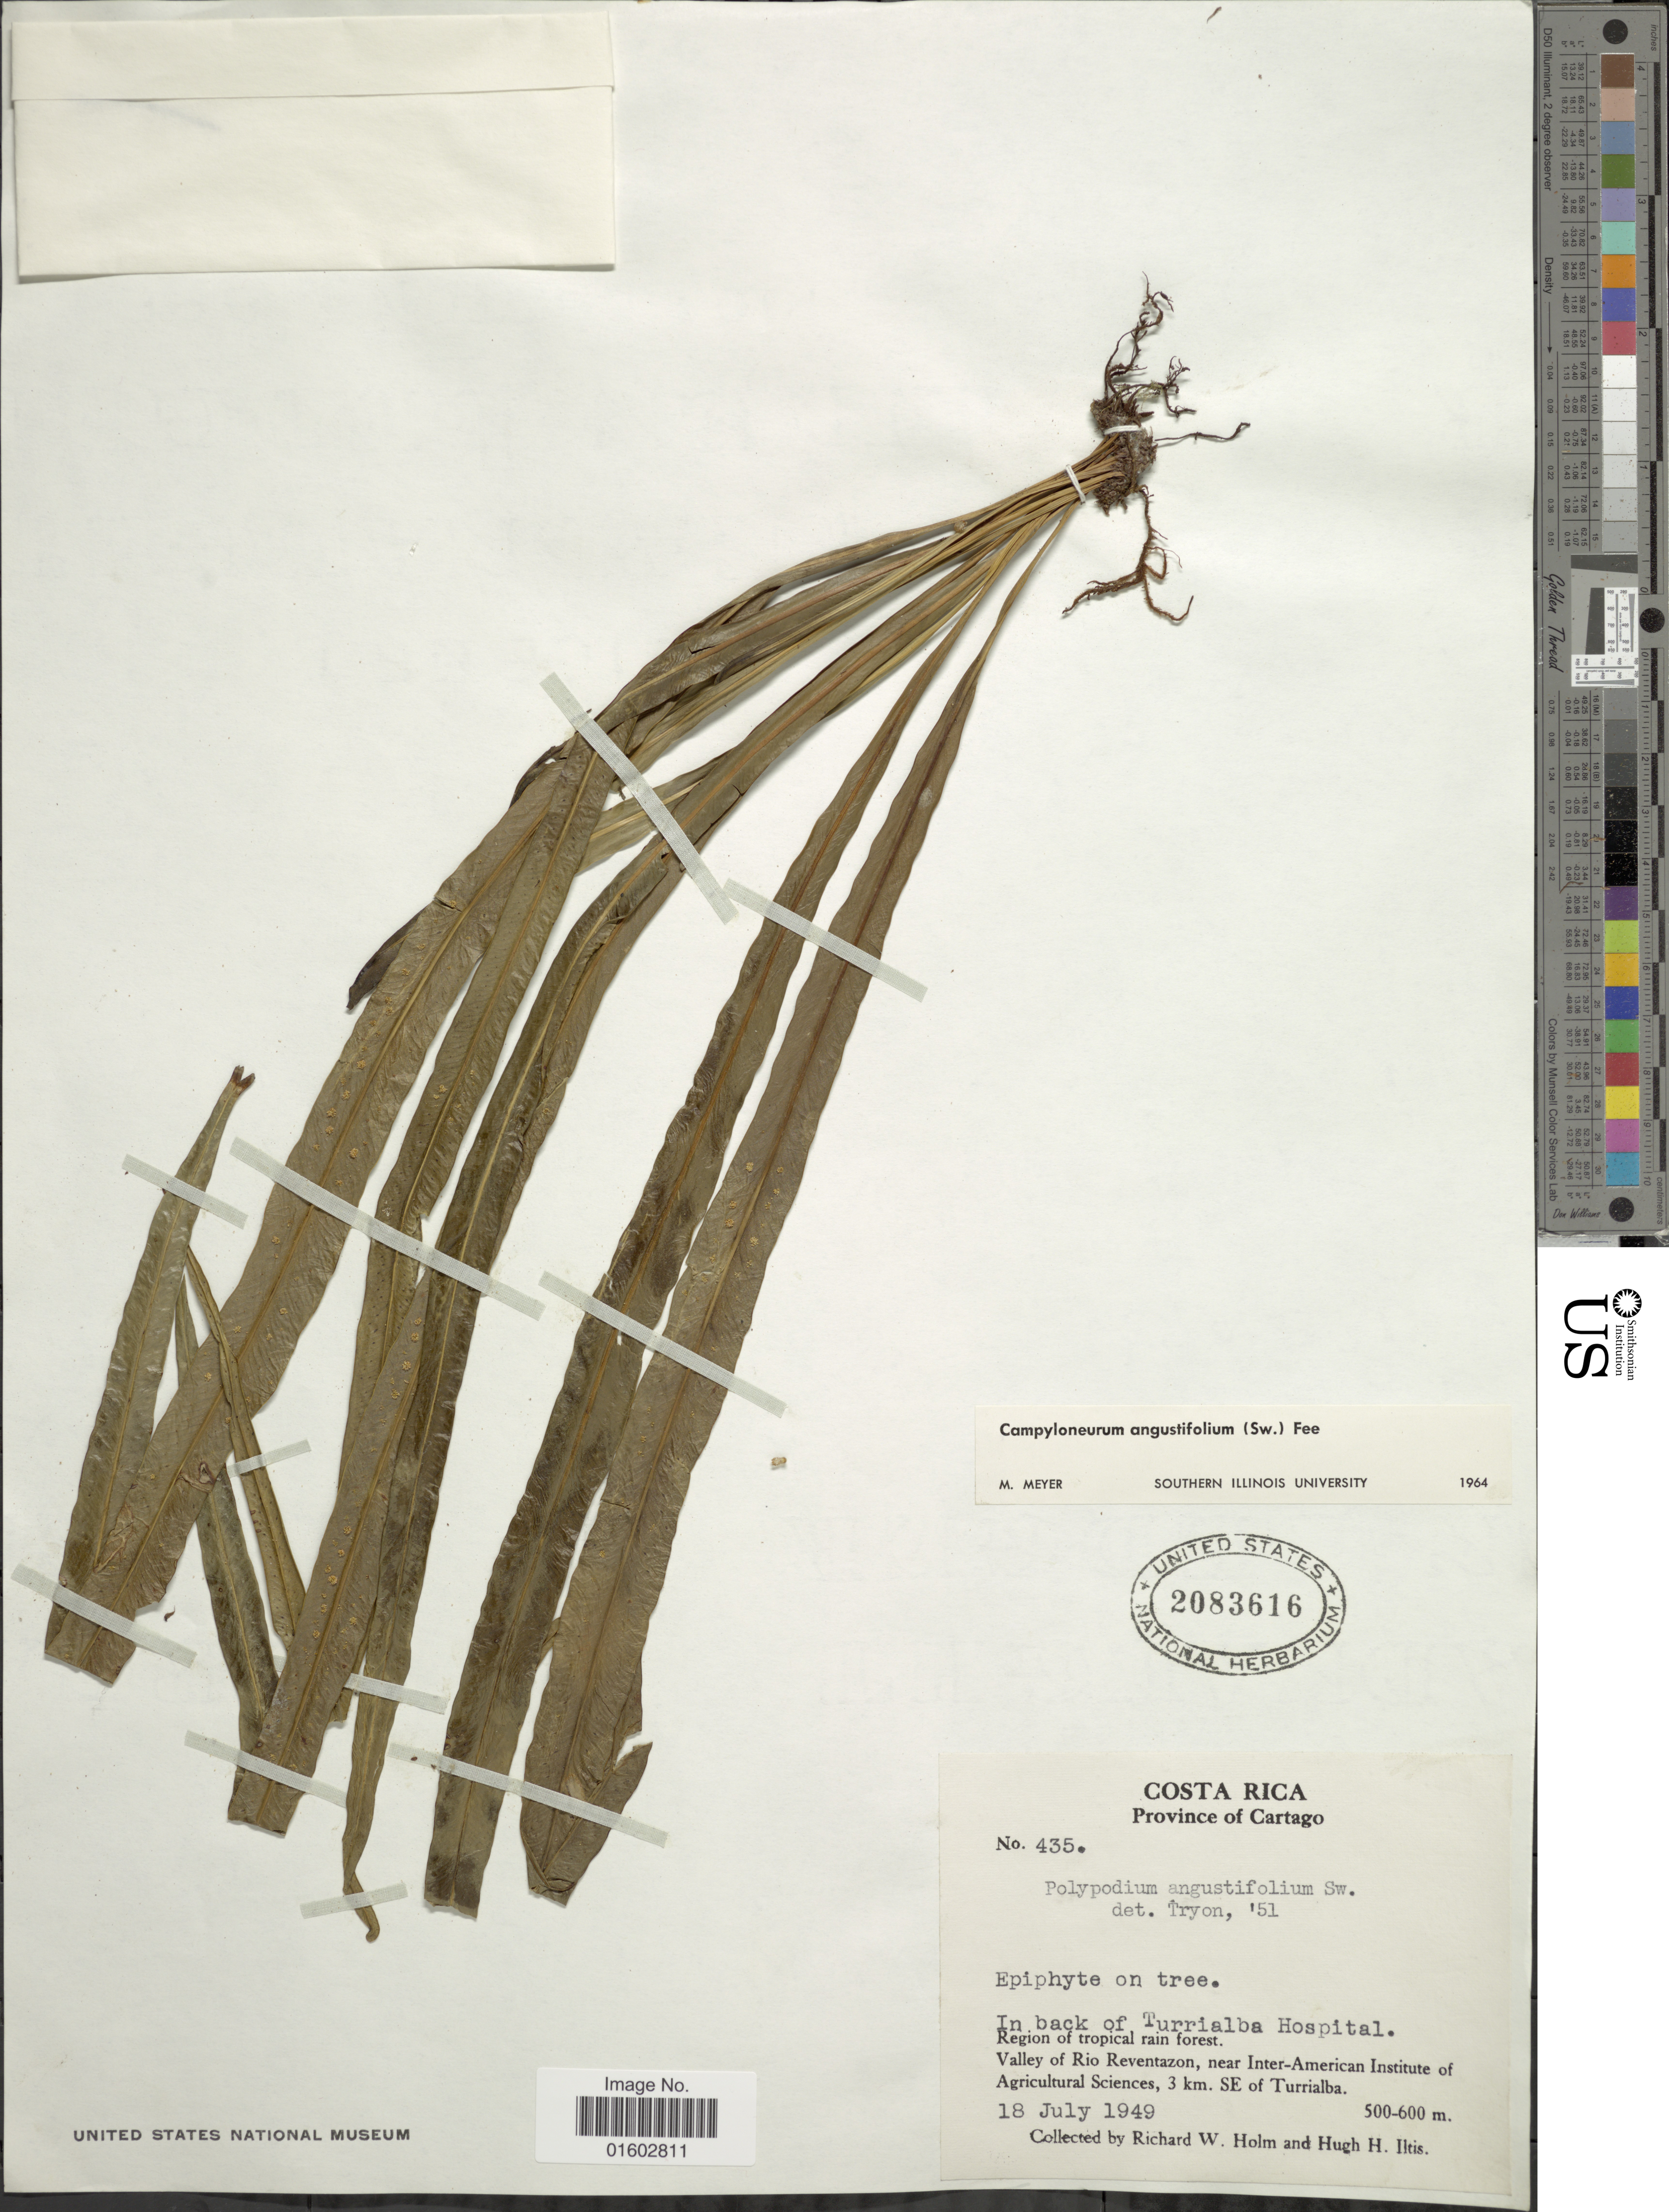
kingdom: Plantae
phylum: Tracheophyta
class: Polypodiopsida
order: Polypodiales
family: Polypodiaceae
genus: Campyloneurum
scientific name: Campyloneurum angustifolium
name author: (Sw.) Fée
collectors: R. W. Holm & H. H. Iltis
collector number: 435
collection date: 1949-07-18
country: Costa Rica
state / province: Cartago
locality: In back of Turrialba Hospital, Region of tropical rain forest, Valley of Rio Reventazon, near Inter-American Institute of Agricultural Sciences, 3 km. SE of Turrialba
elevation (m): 500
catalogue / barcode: US 2083616